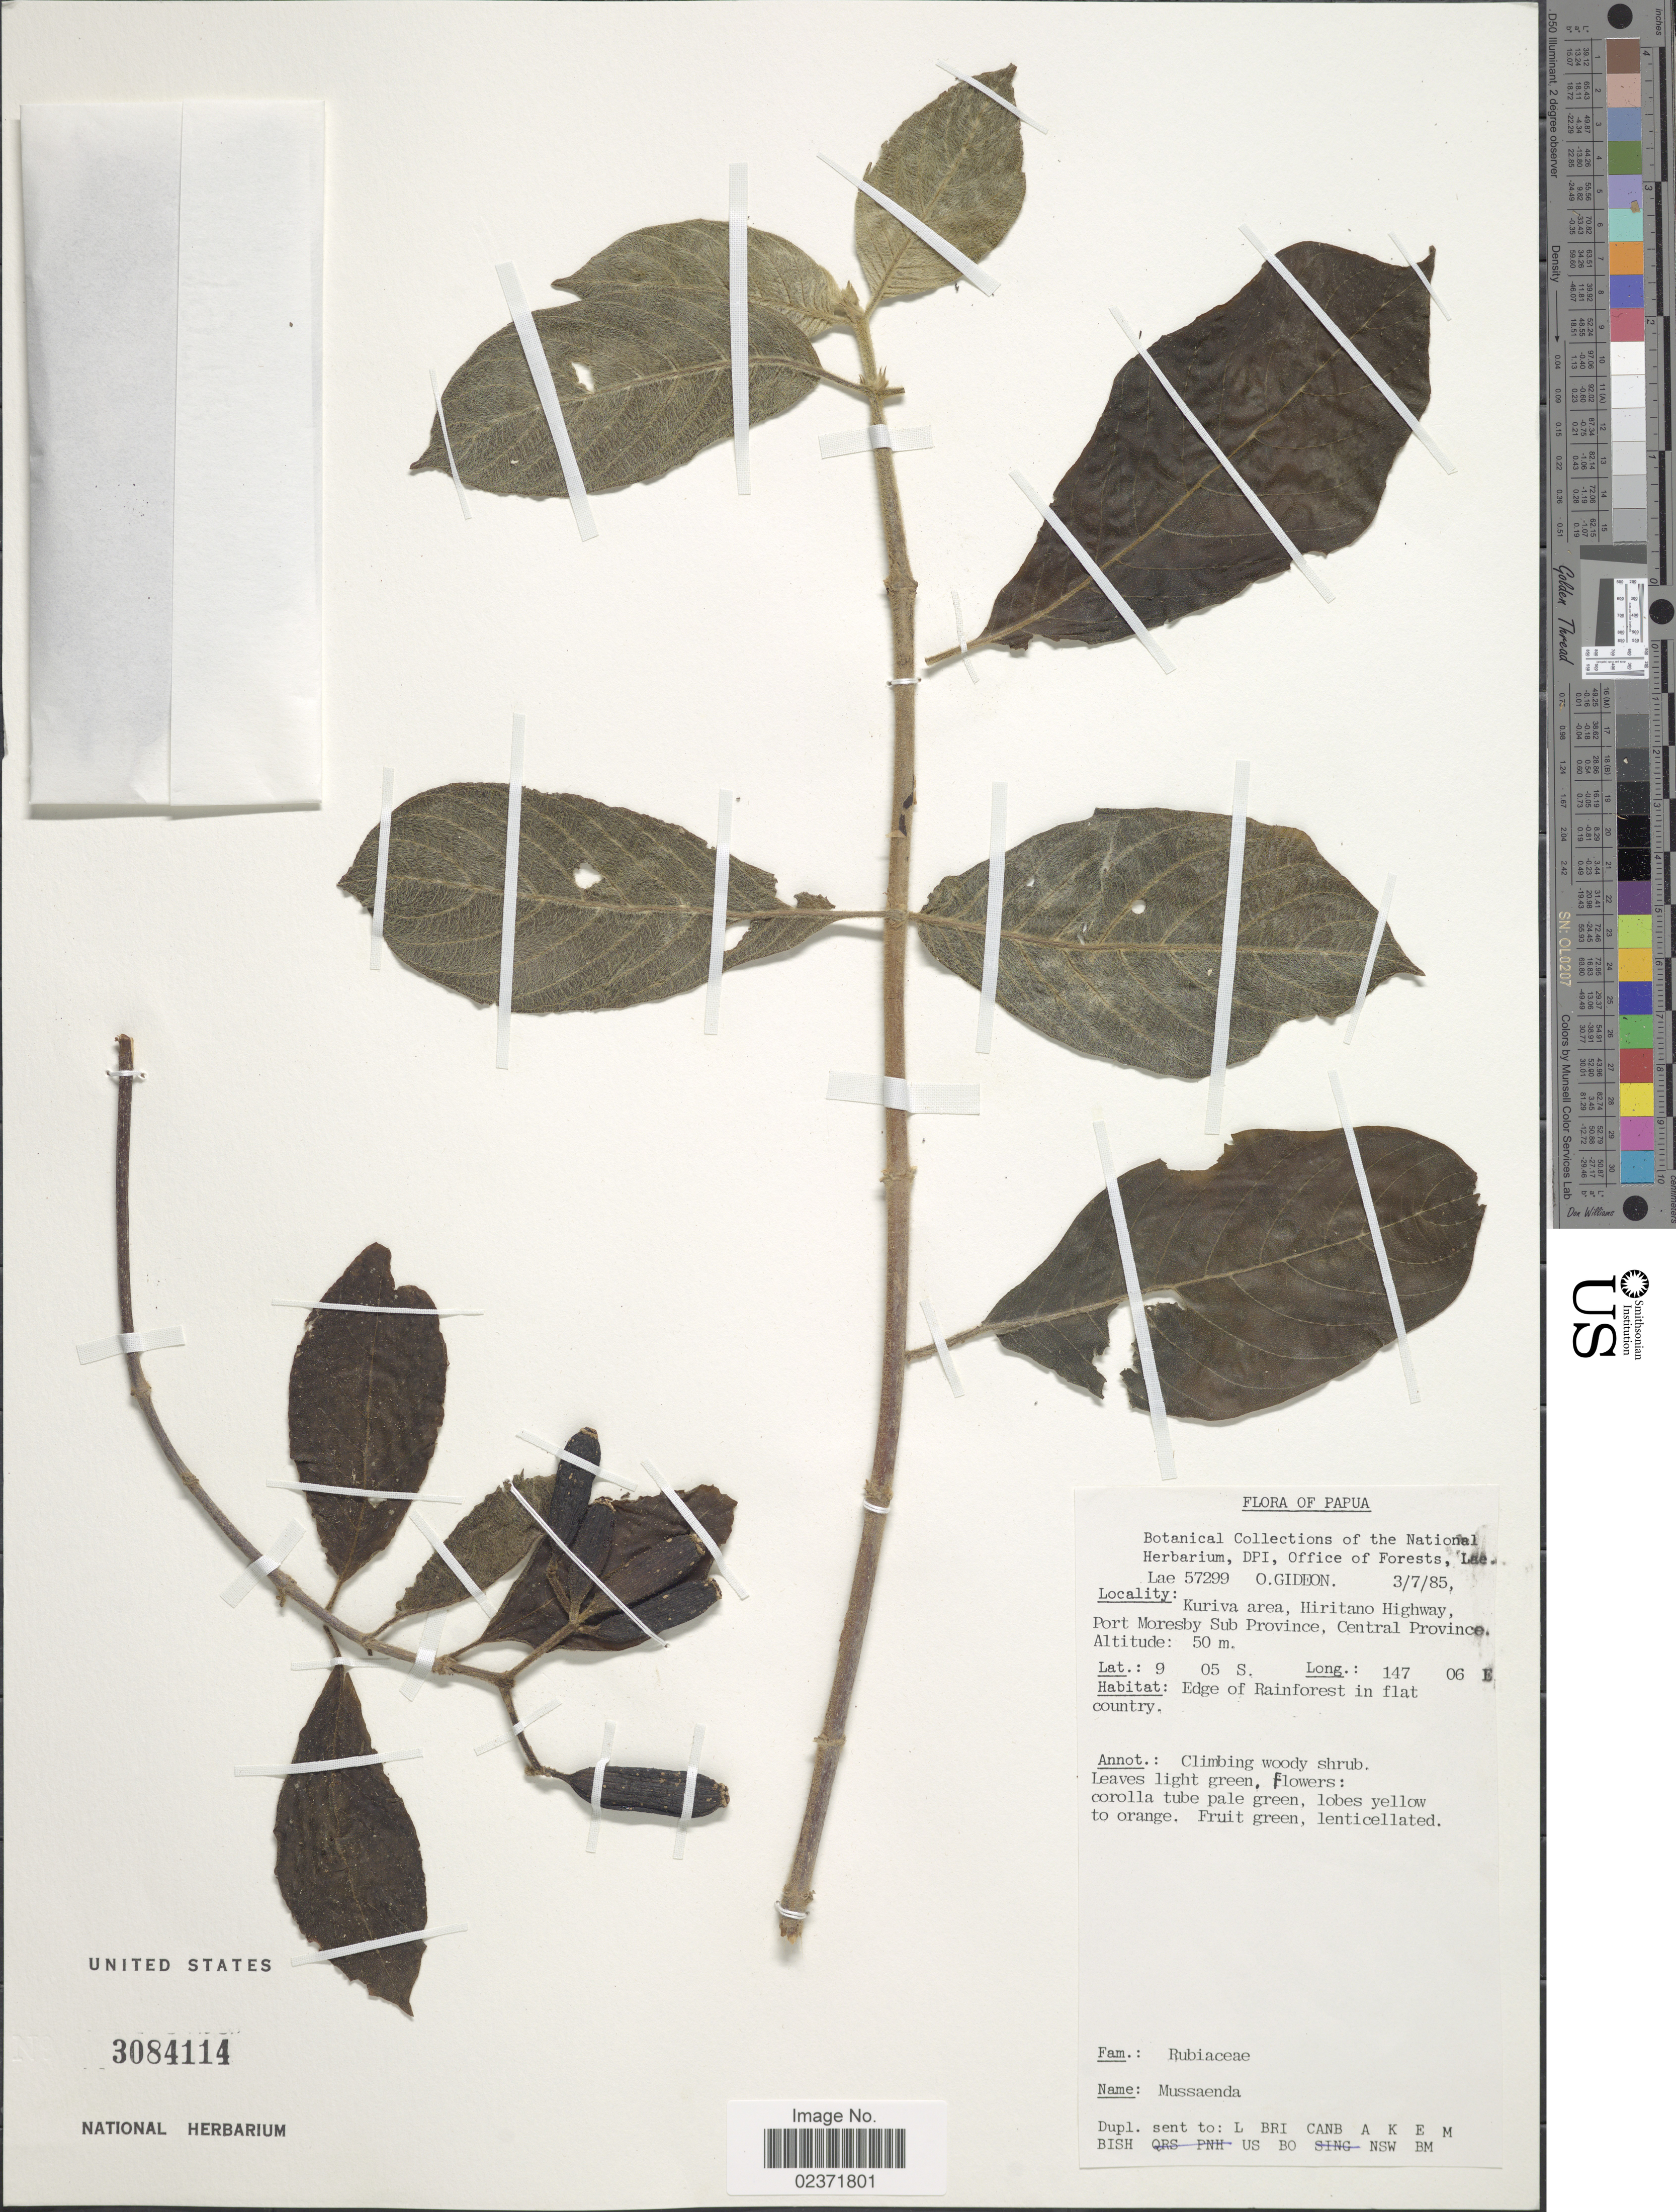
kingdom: Plantae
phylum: Tracheophyta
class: Magnoliopsida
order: Gentianales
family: Rubiaceae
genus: Mussaenda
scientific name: Mussaenda sp.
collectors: O. Gideon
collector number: Lae57299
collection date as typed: Transcribed d/m/y: 3/7/85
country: Papua New Guinea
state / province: Central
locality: Papua, Kuriva area, Hiritano Highway, Port Moresby Sub Province, Central Province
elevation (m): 50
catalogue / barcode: US 3084114